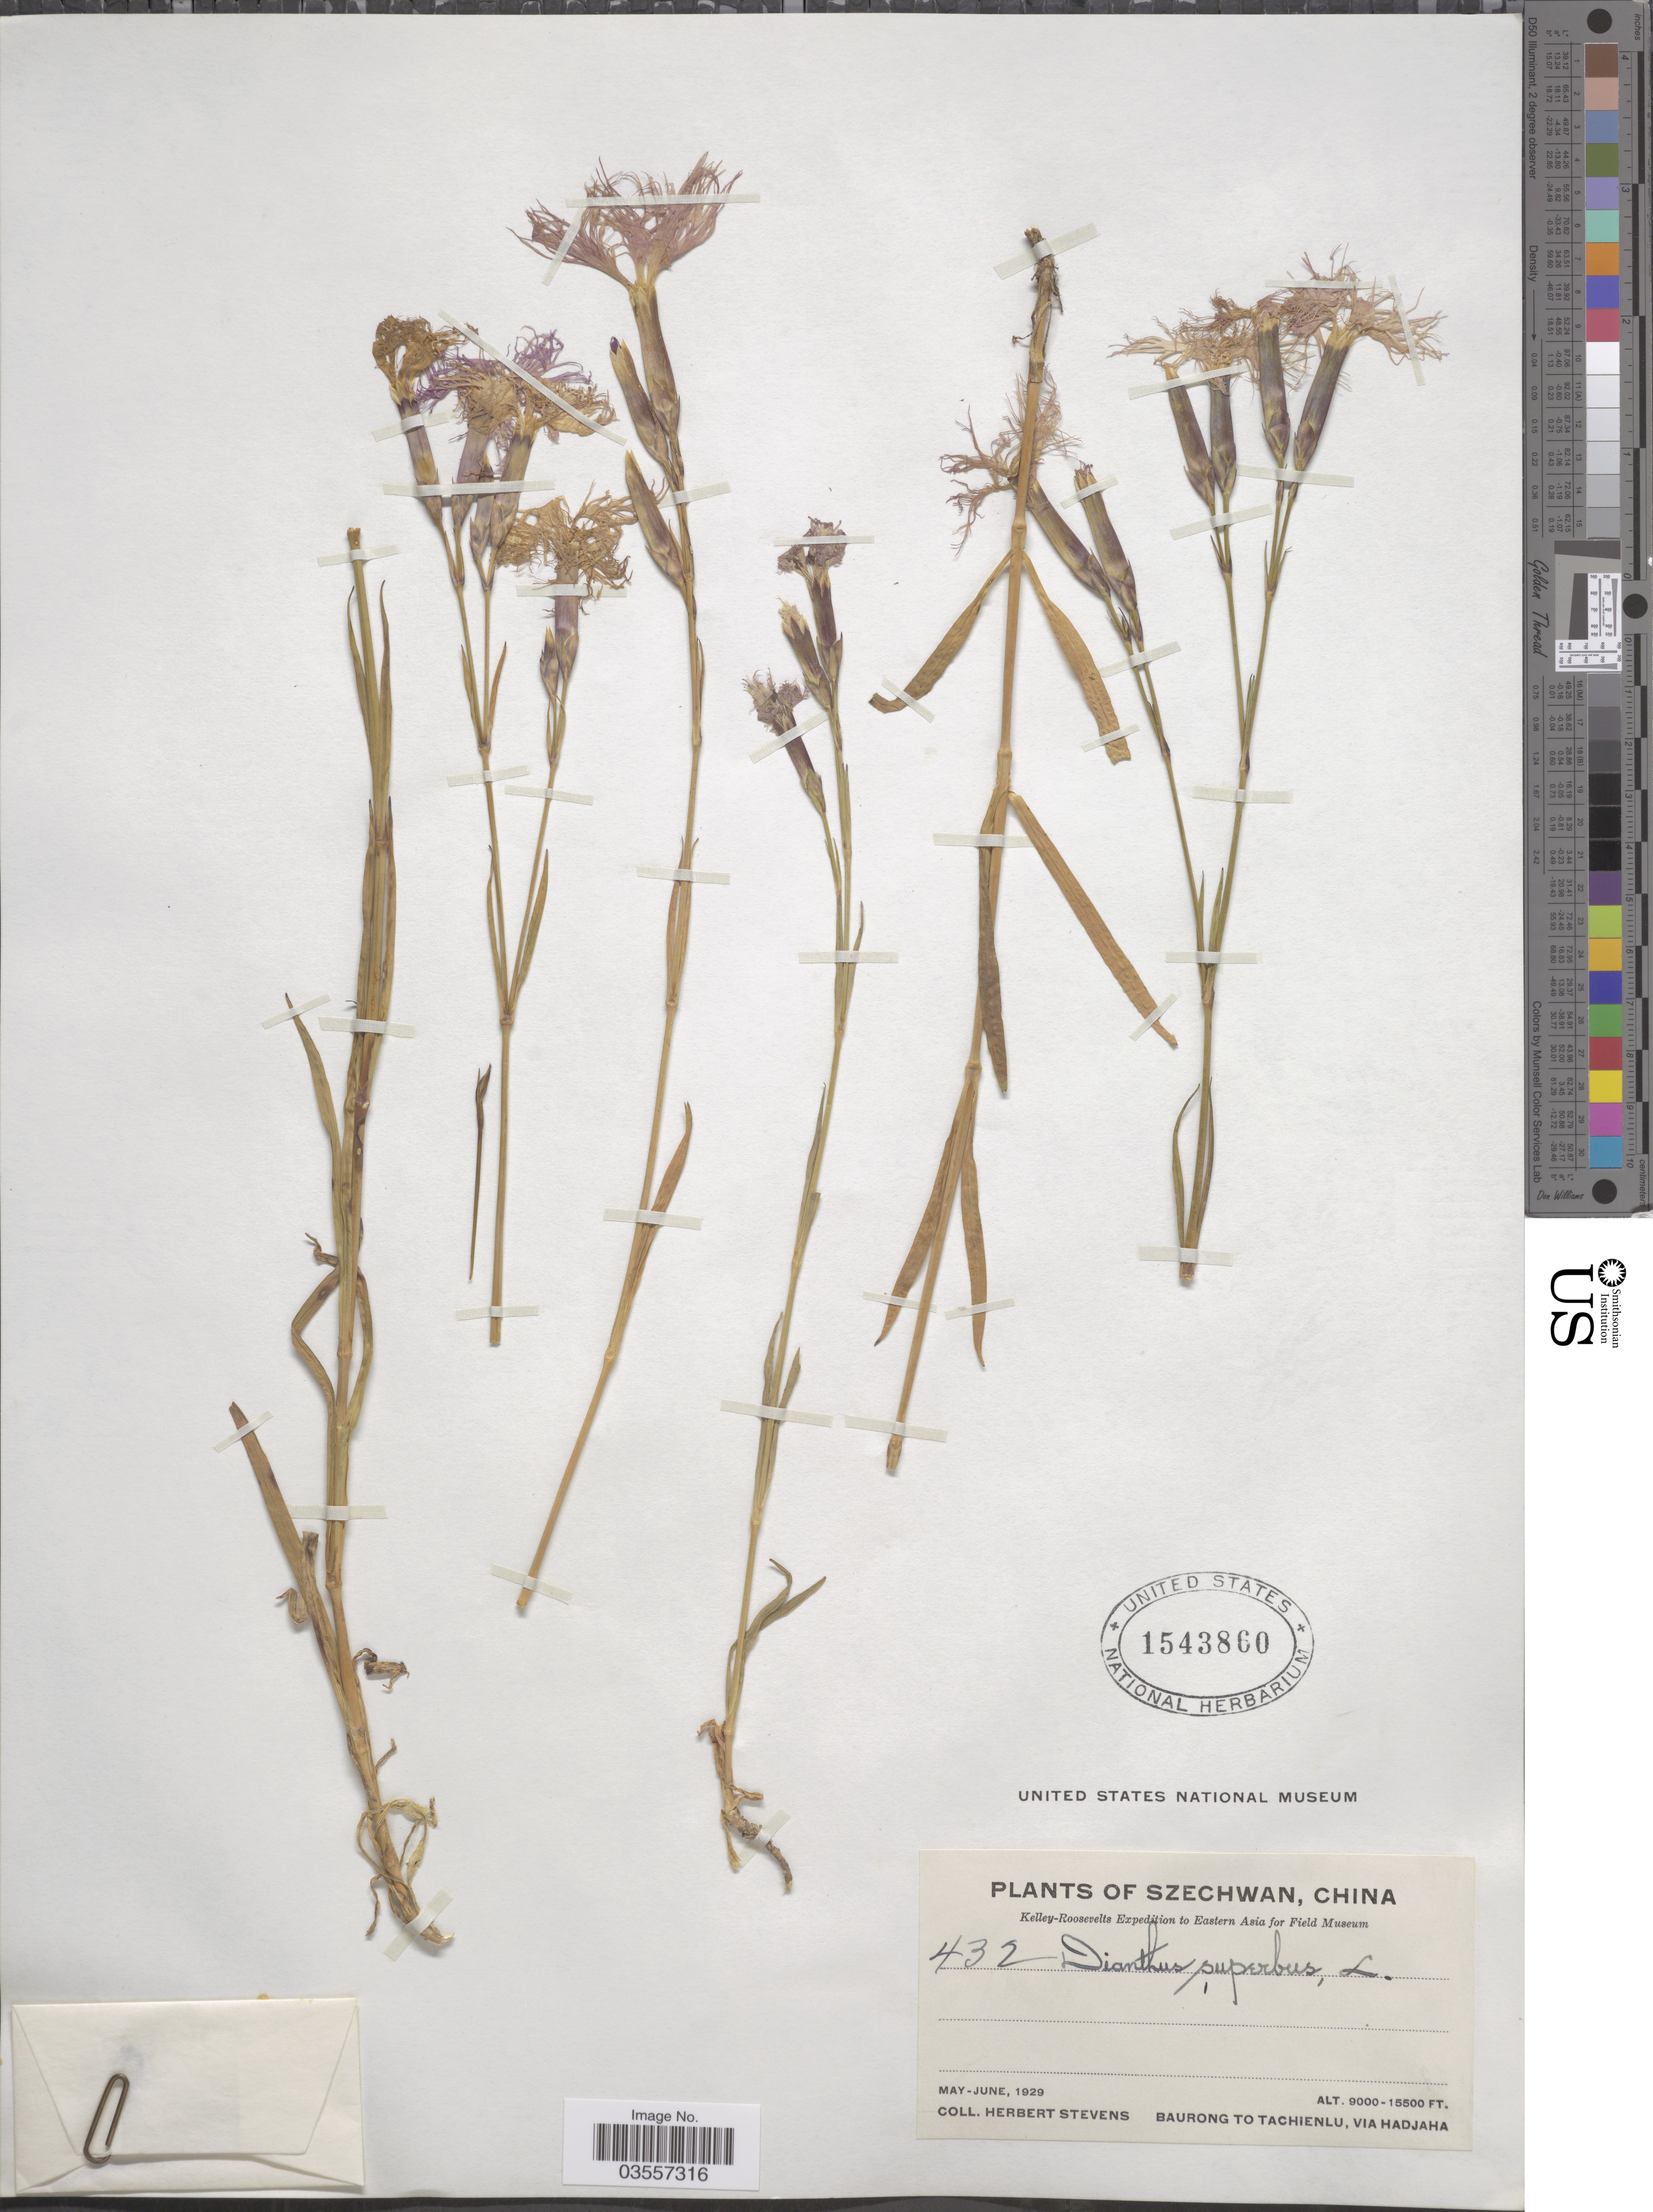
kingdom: Plantae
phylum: Tracheophyta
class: Magnoliopsida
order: Caryophyllales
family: Caryophyllaceae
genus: Dianthus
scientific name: Dianthus superbus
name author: L.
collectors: H. Stevens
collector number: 432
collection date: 1929-05/1929-06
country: China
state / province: Sichuan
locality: Szechwan. Baurong to Tachienlu, via Hadjaha.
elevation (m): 2743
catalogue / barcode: US 1543860